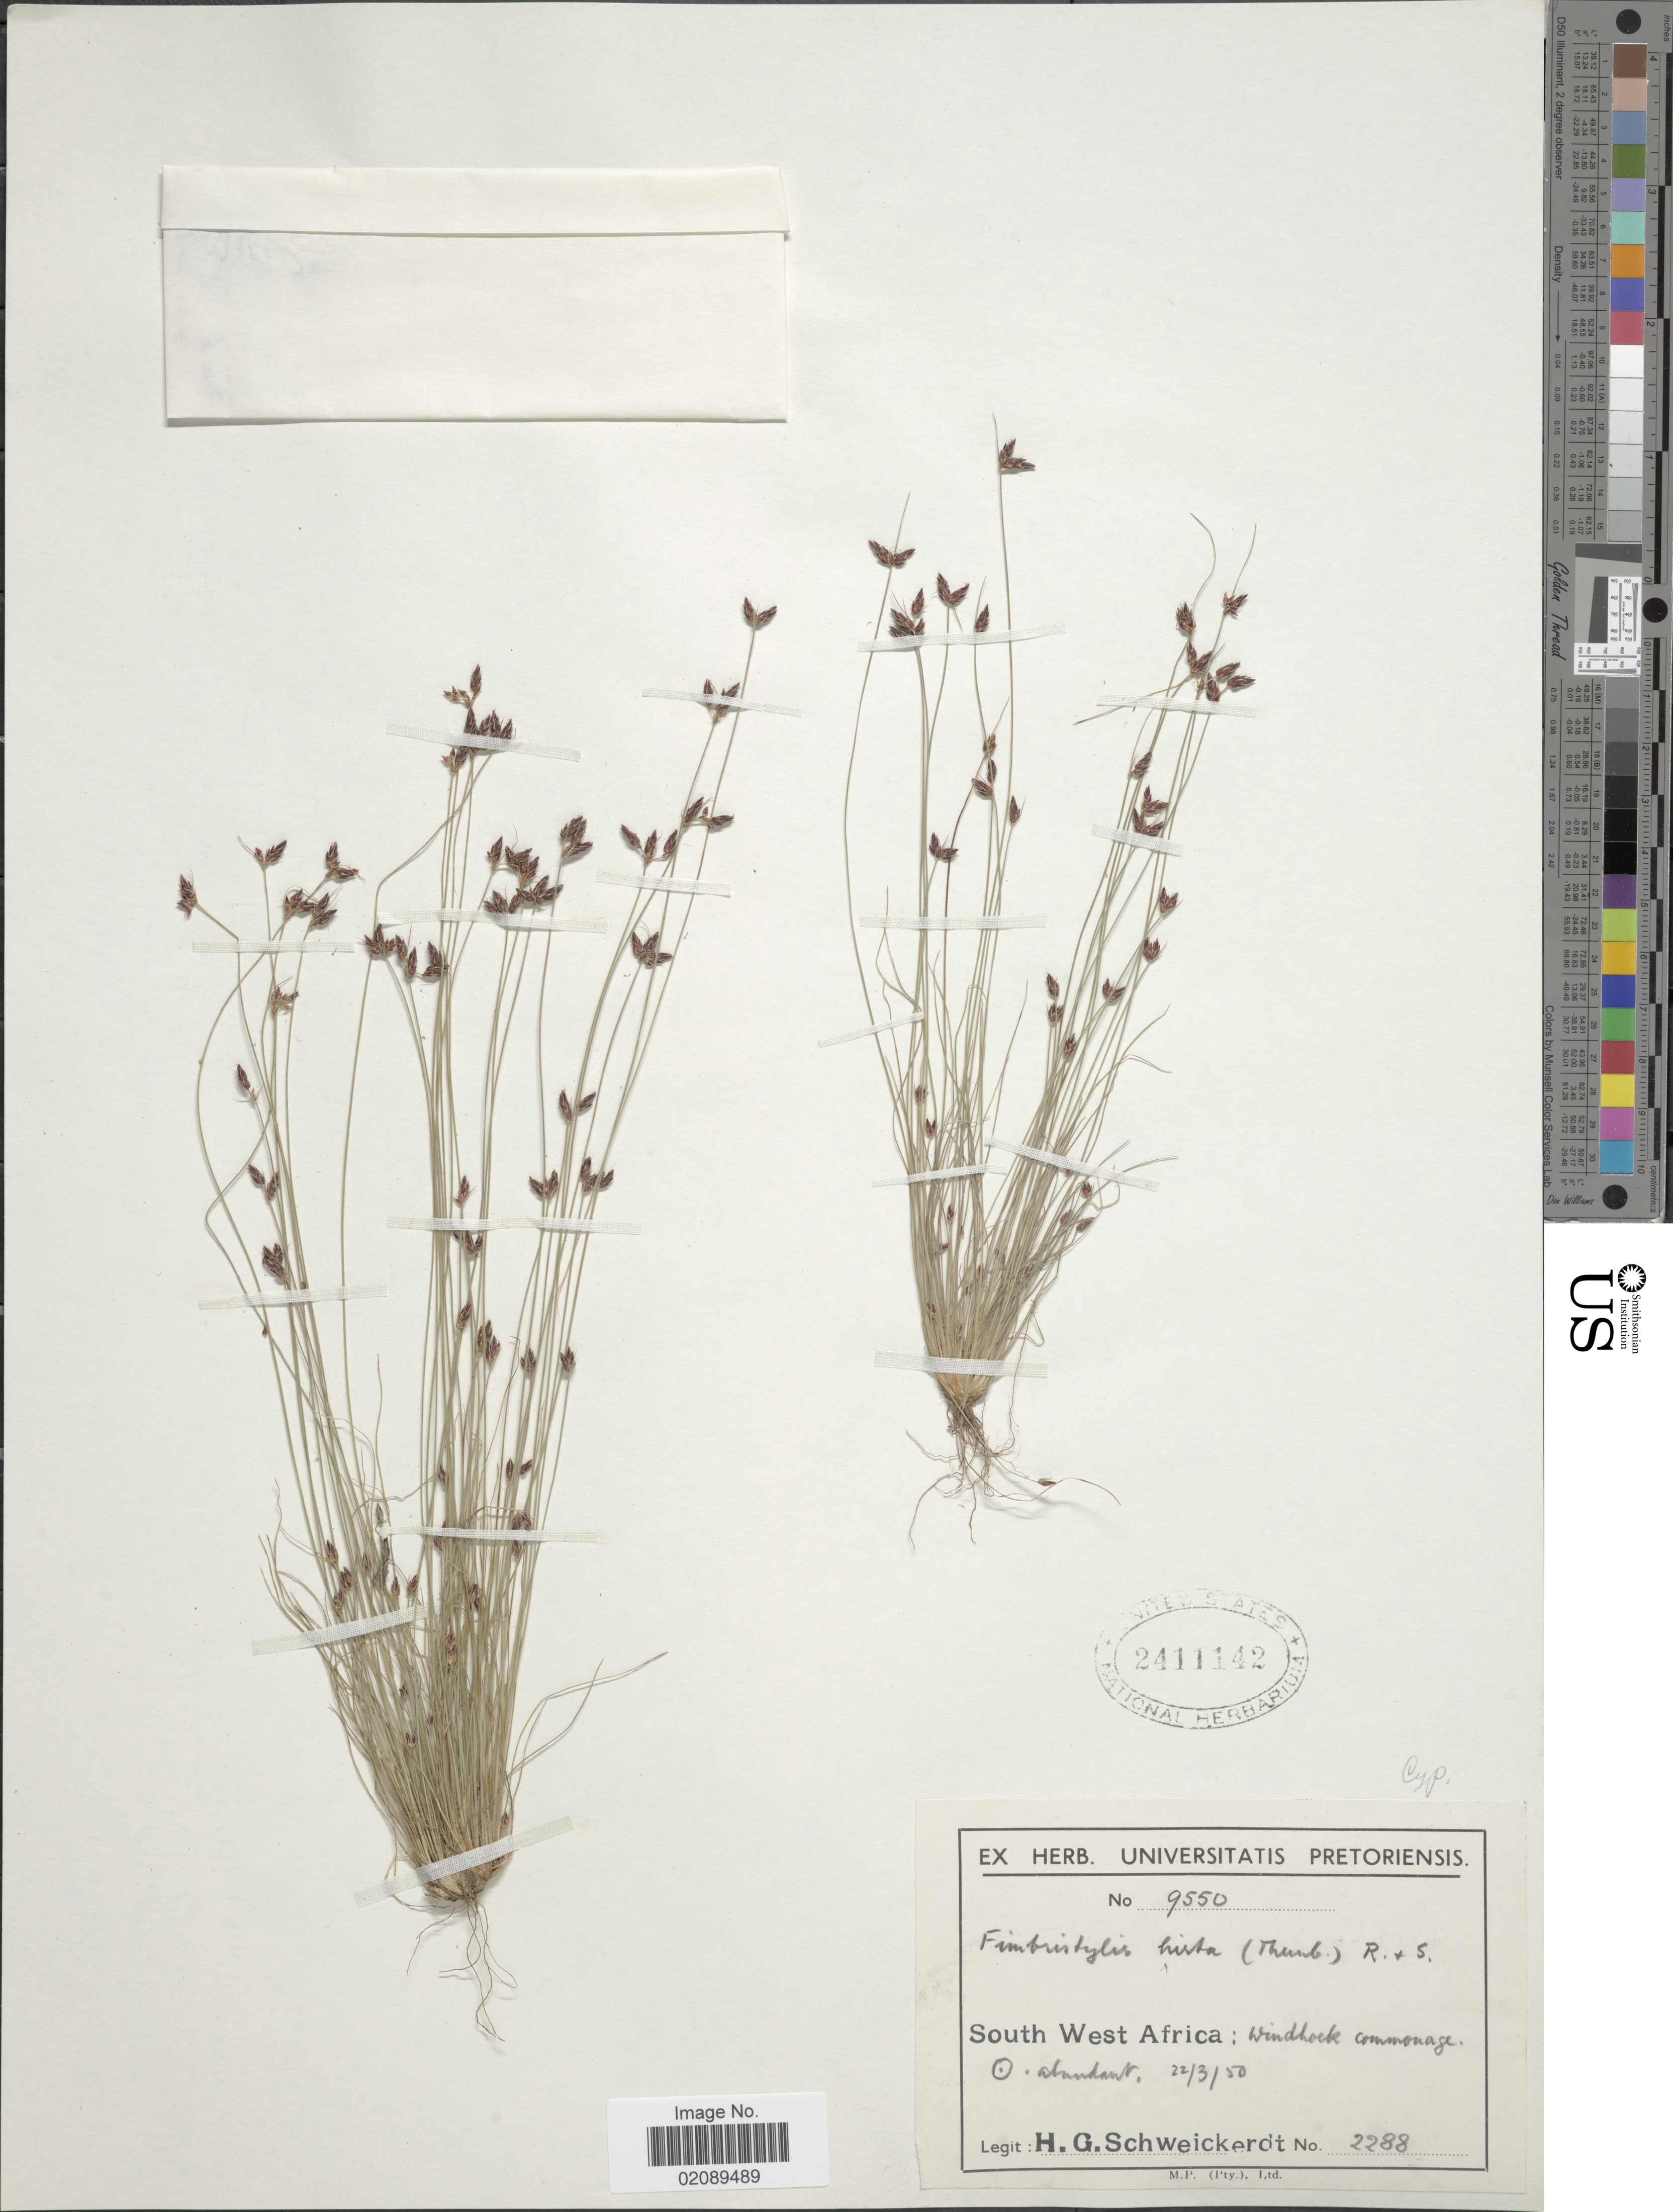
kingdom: Plantae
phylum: Tracheophyta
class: Liliopsida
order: Poales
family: Cyperaceae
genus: Bulbostylis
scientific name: Bulbostylis hispidula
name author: (Vahl) R.W. Haines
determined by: Strong, Mark T., (BOT), Smithsonian Institution - National Museum of Natural History (UNITED STATES)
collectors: H. Schweickerdt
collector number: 2288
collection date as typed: Transcribed d/m/y: 22/3/50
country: Namibia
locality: South-West Africa, Windhoek commonage.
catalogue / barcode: US 2411142